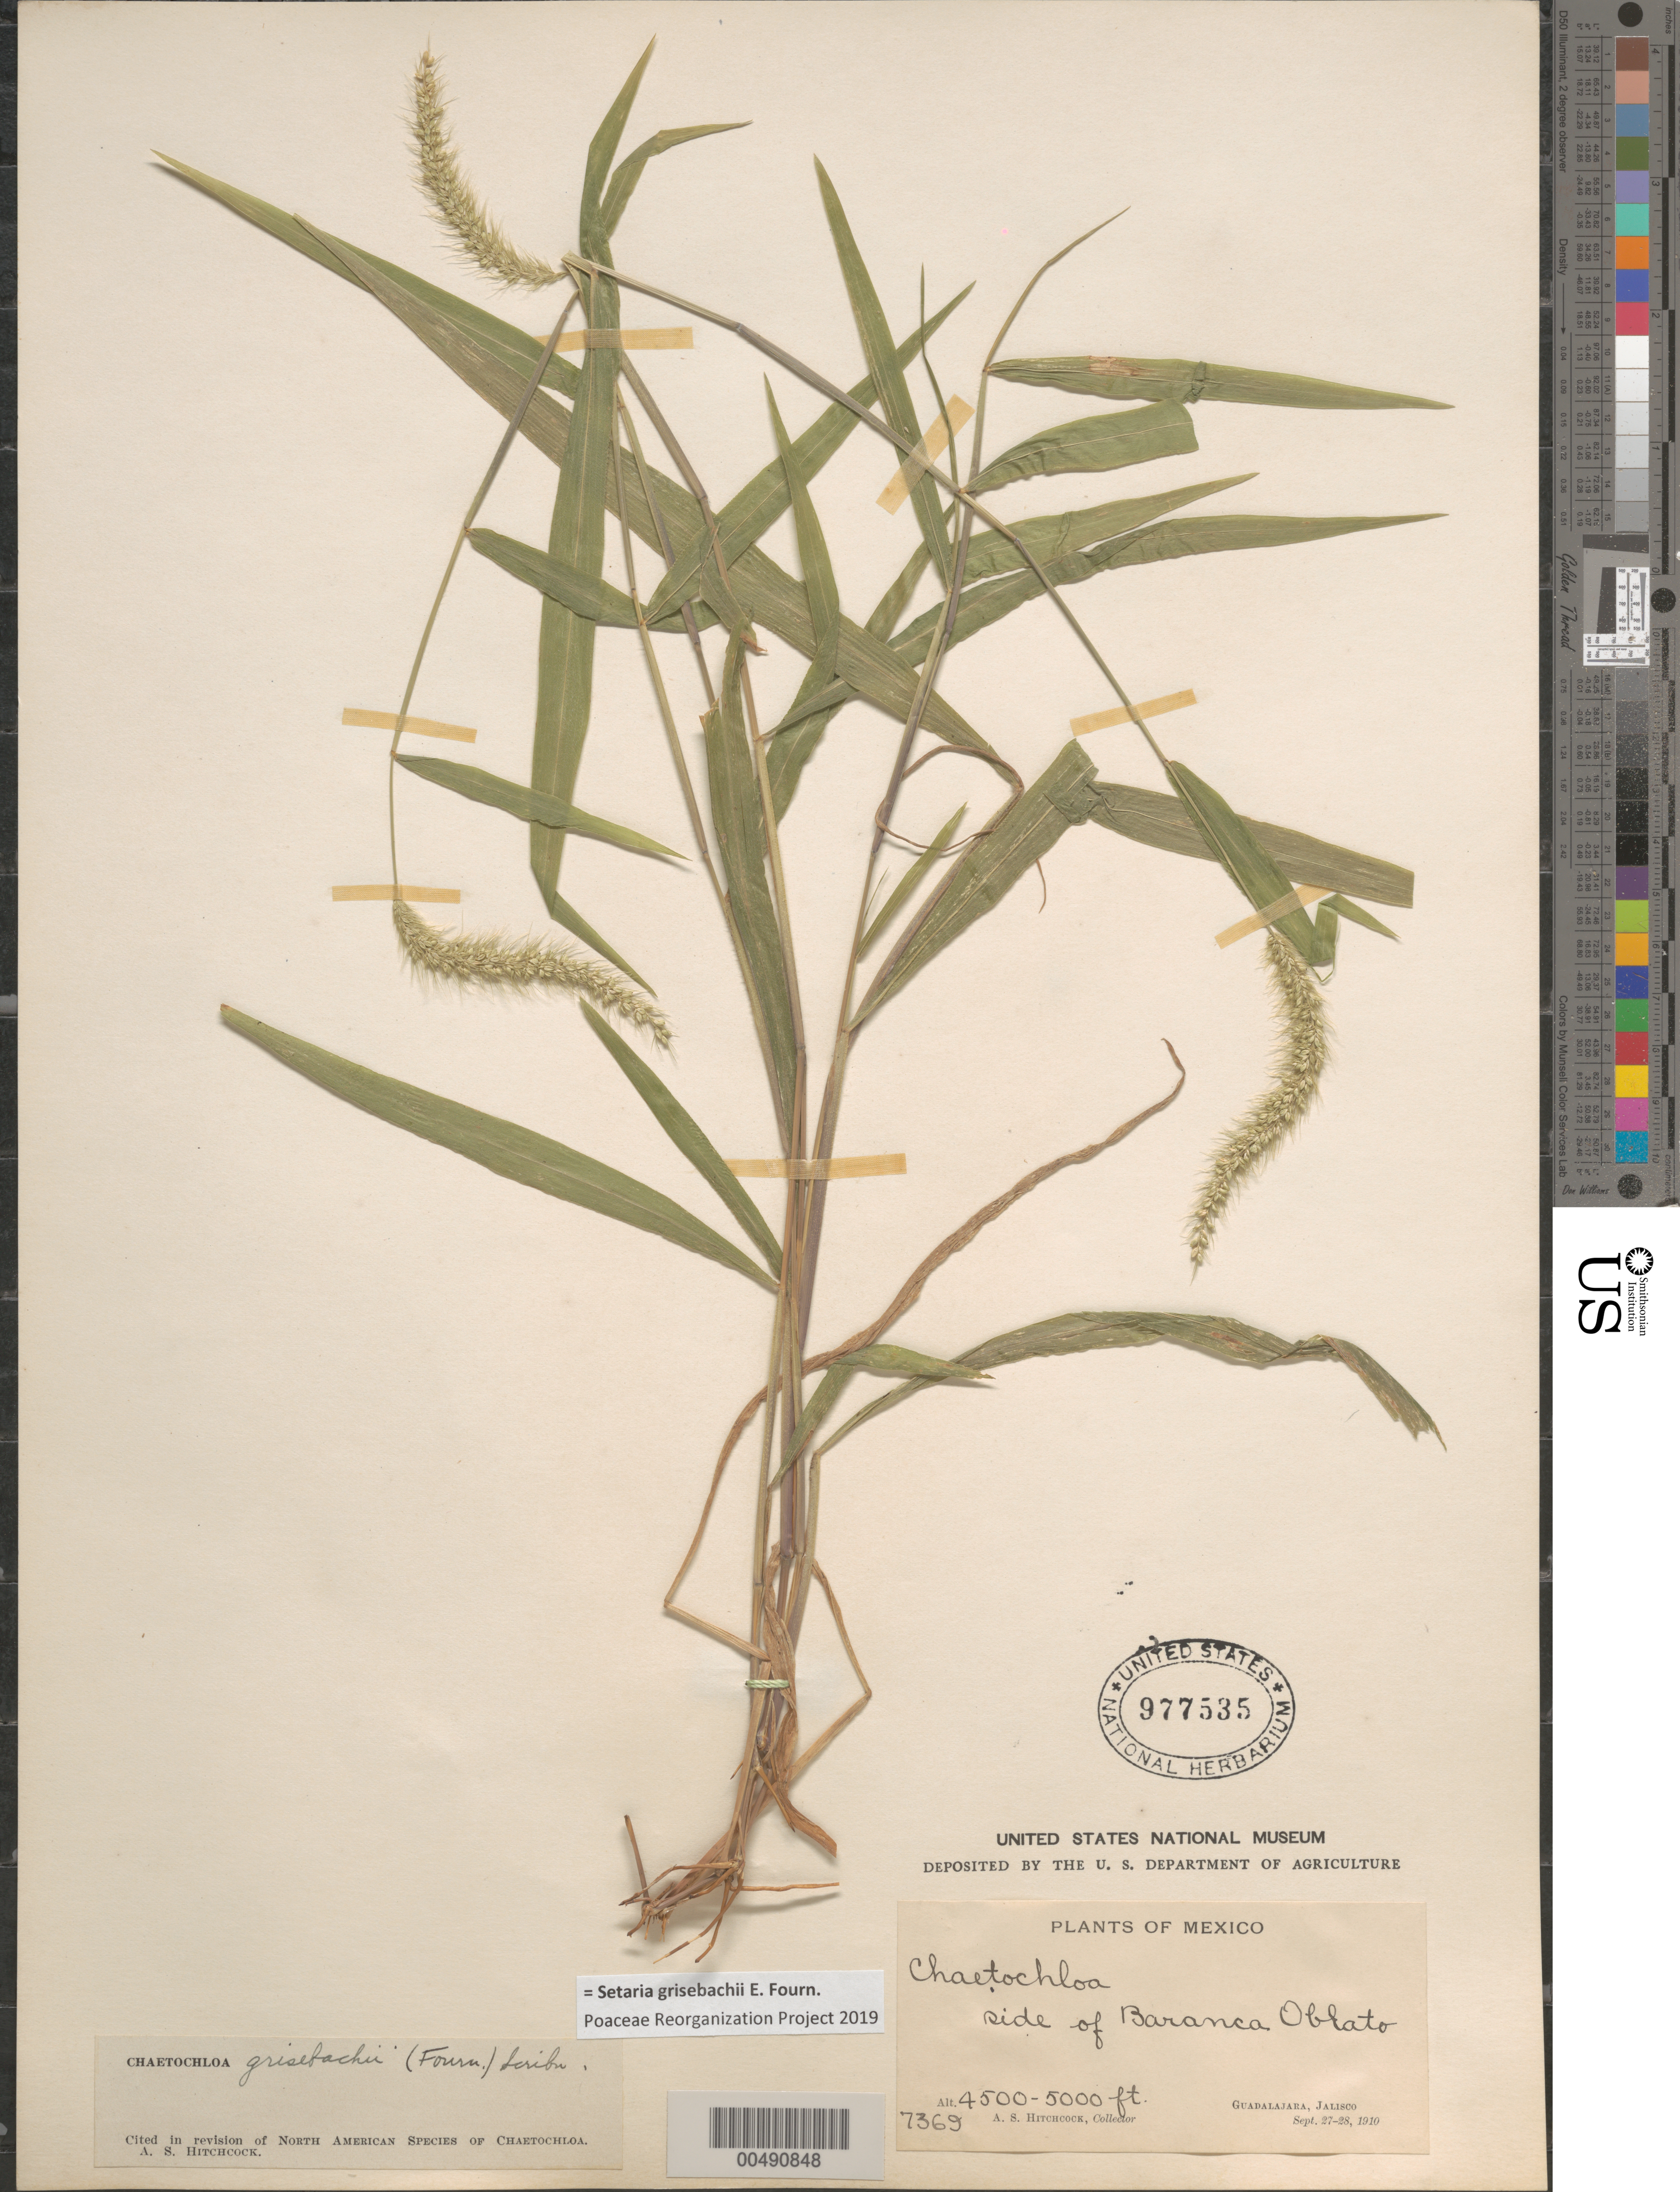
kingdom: Plantae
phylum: Tracheophyta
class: Liliopsida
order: Poales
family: Poaceae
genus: Setaria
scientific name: Setaria grisebachii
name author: E. Fourn.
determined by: Poaceae Reorganization Project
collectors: A. S. Hitchcock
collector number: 7369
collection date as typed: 27 Sep 1910 to 28 Sep 1910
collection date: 1910-09-27/1910-09-28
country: Mexico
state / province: Jalisco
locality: Side of Baranca Oblato, Guadalajara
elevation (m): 1372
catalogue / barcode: US 977535